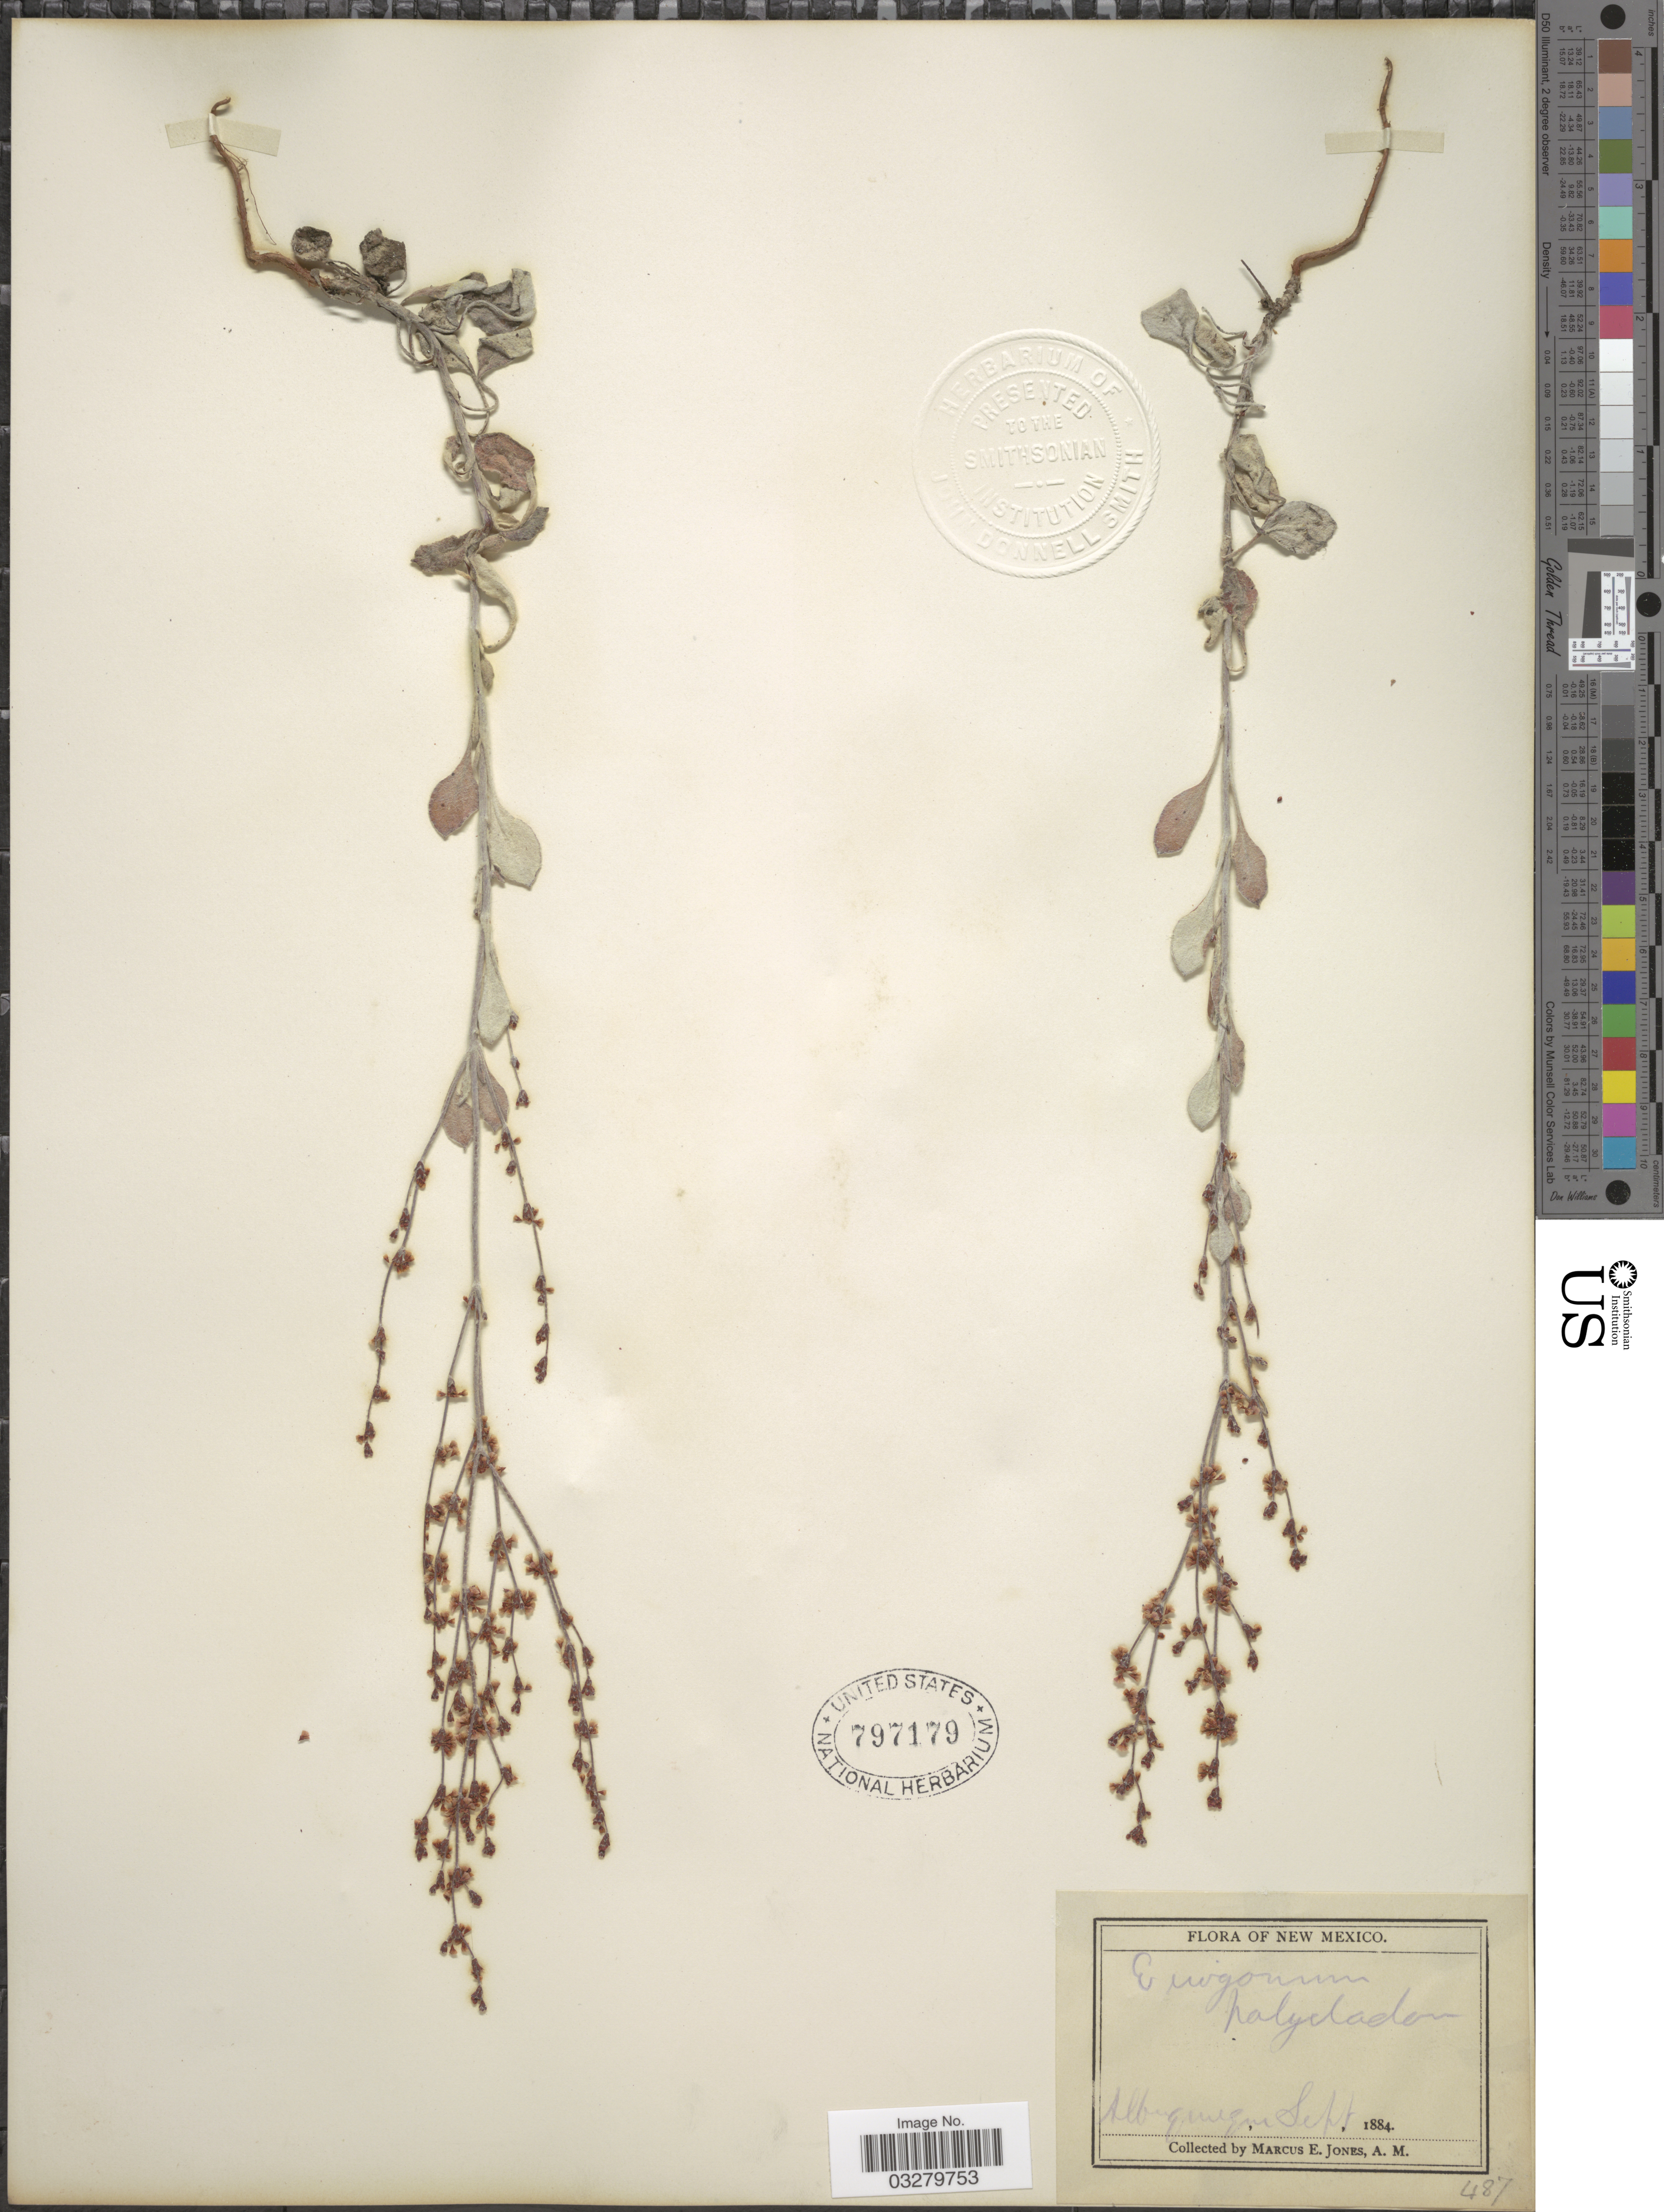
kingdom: Plantae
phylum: Tracheophyta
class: Magnoliopsida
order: Caryophyllales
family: Polygonaceae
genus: Eriogonum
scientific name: Eriogonum polycladon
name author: Benth.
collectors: M. E. Jones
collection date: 1884-09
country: United States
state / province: New Mexico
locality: Albuquerque, Sandia Mts.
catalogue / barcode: US 797179